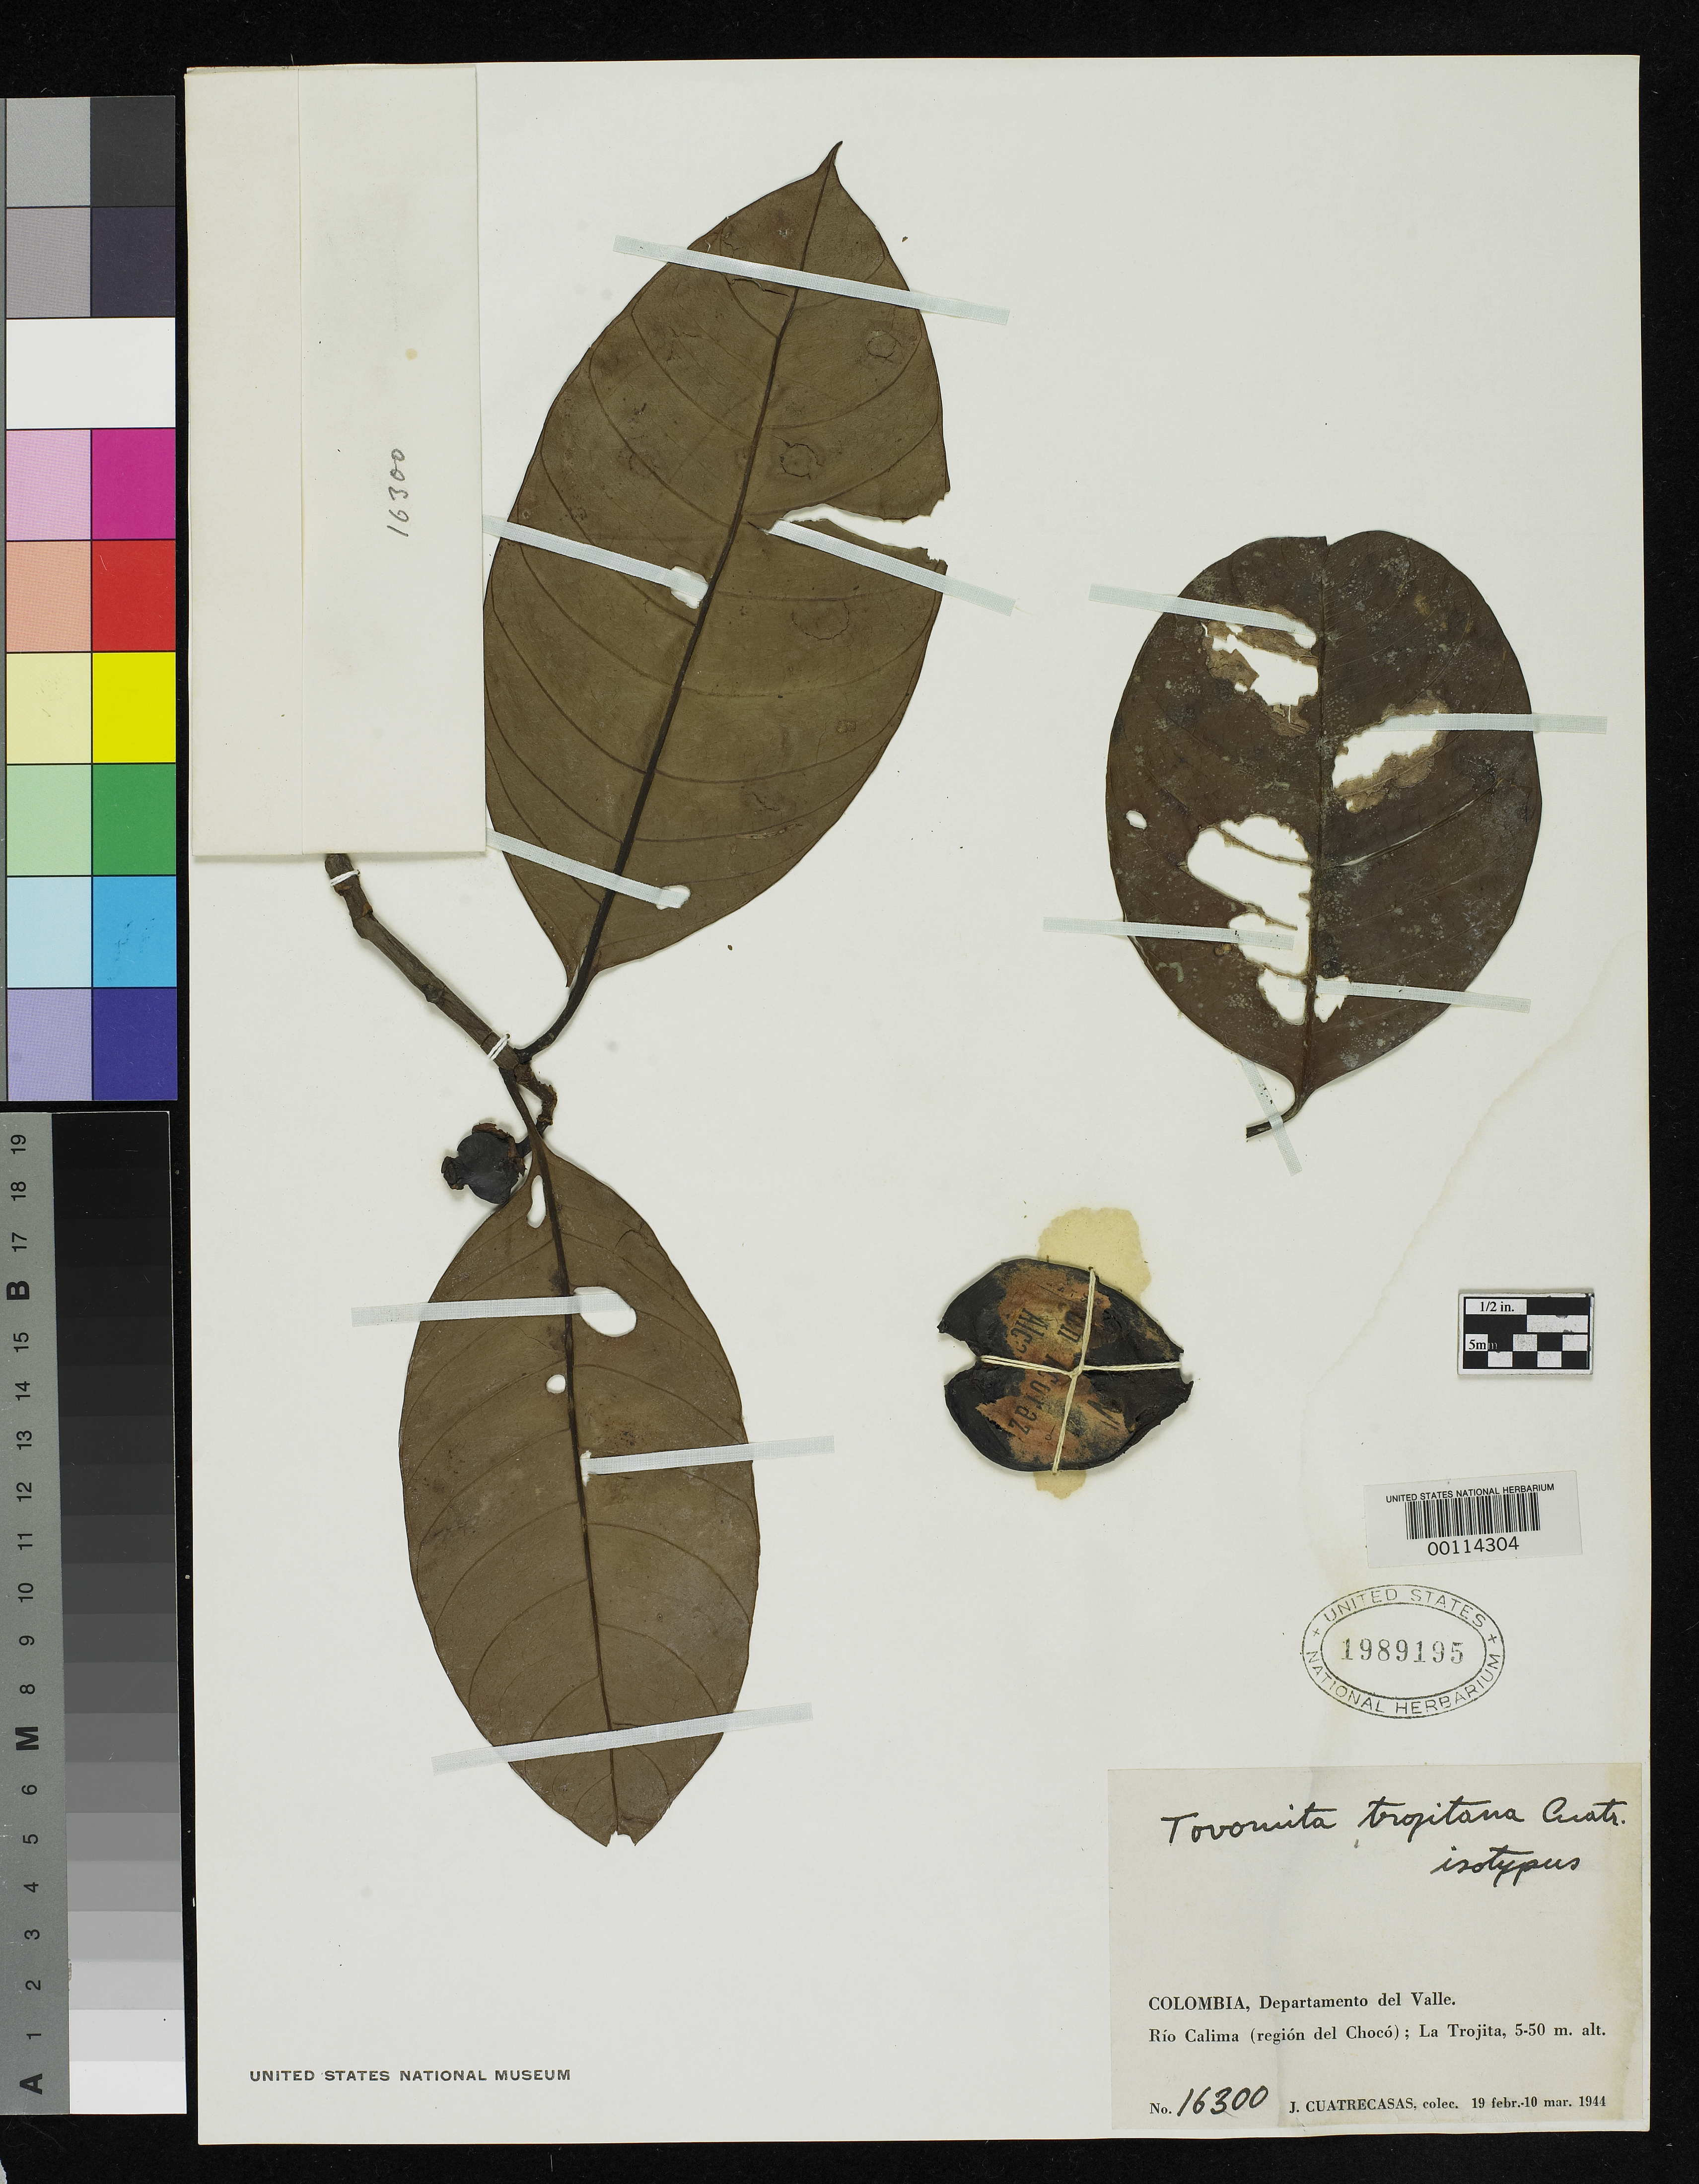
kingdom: Plantae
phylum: Tracheophyta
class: Magnoliopsida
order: Malpighiales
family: Clusiaceae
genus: Tovomita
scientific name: Tovomita trojitana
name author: Cuatrec.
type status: Isotype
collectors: J. Cuatrecasas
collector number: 16300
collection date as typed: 21 Feb 1944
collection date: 1944-02-21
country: Colombia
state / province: Valle del Cauca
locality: Rio Calima, region del Choco, La Tojita.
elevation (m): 5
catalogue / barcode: US 1989195